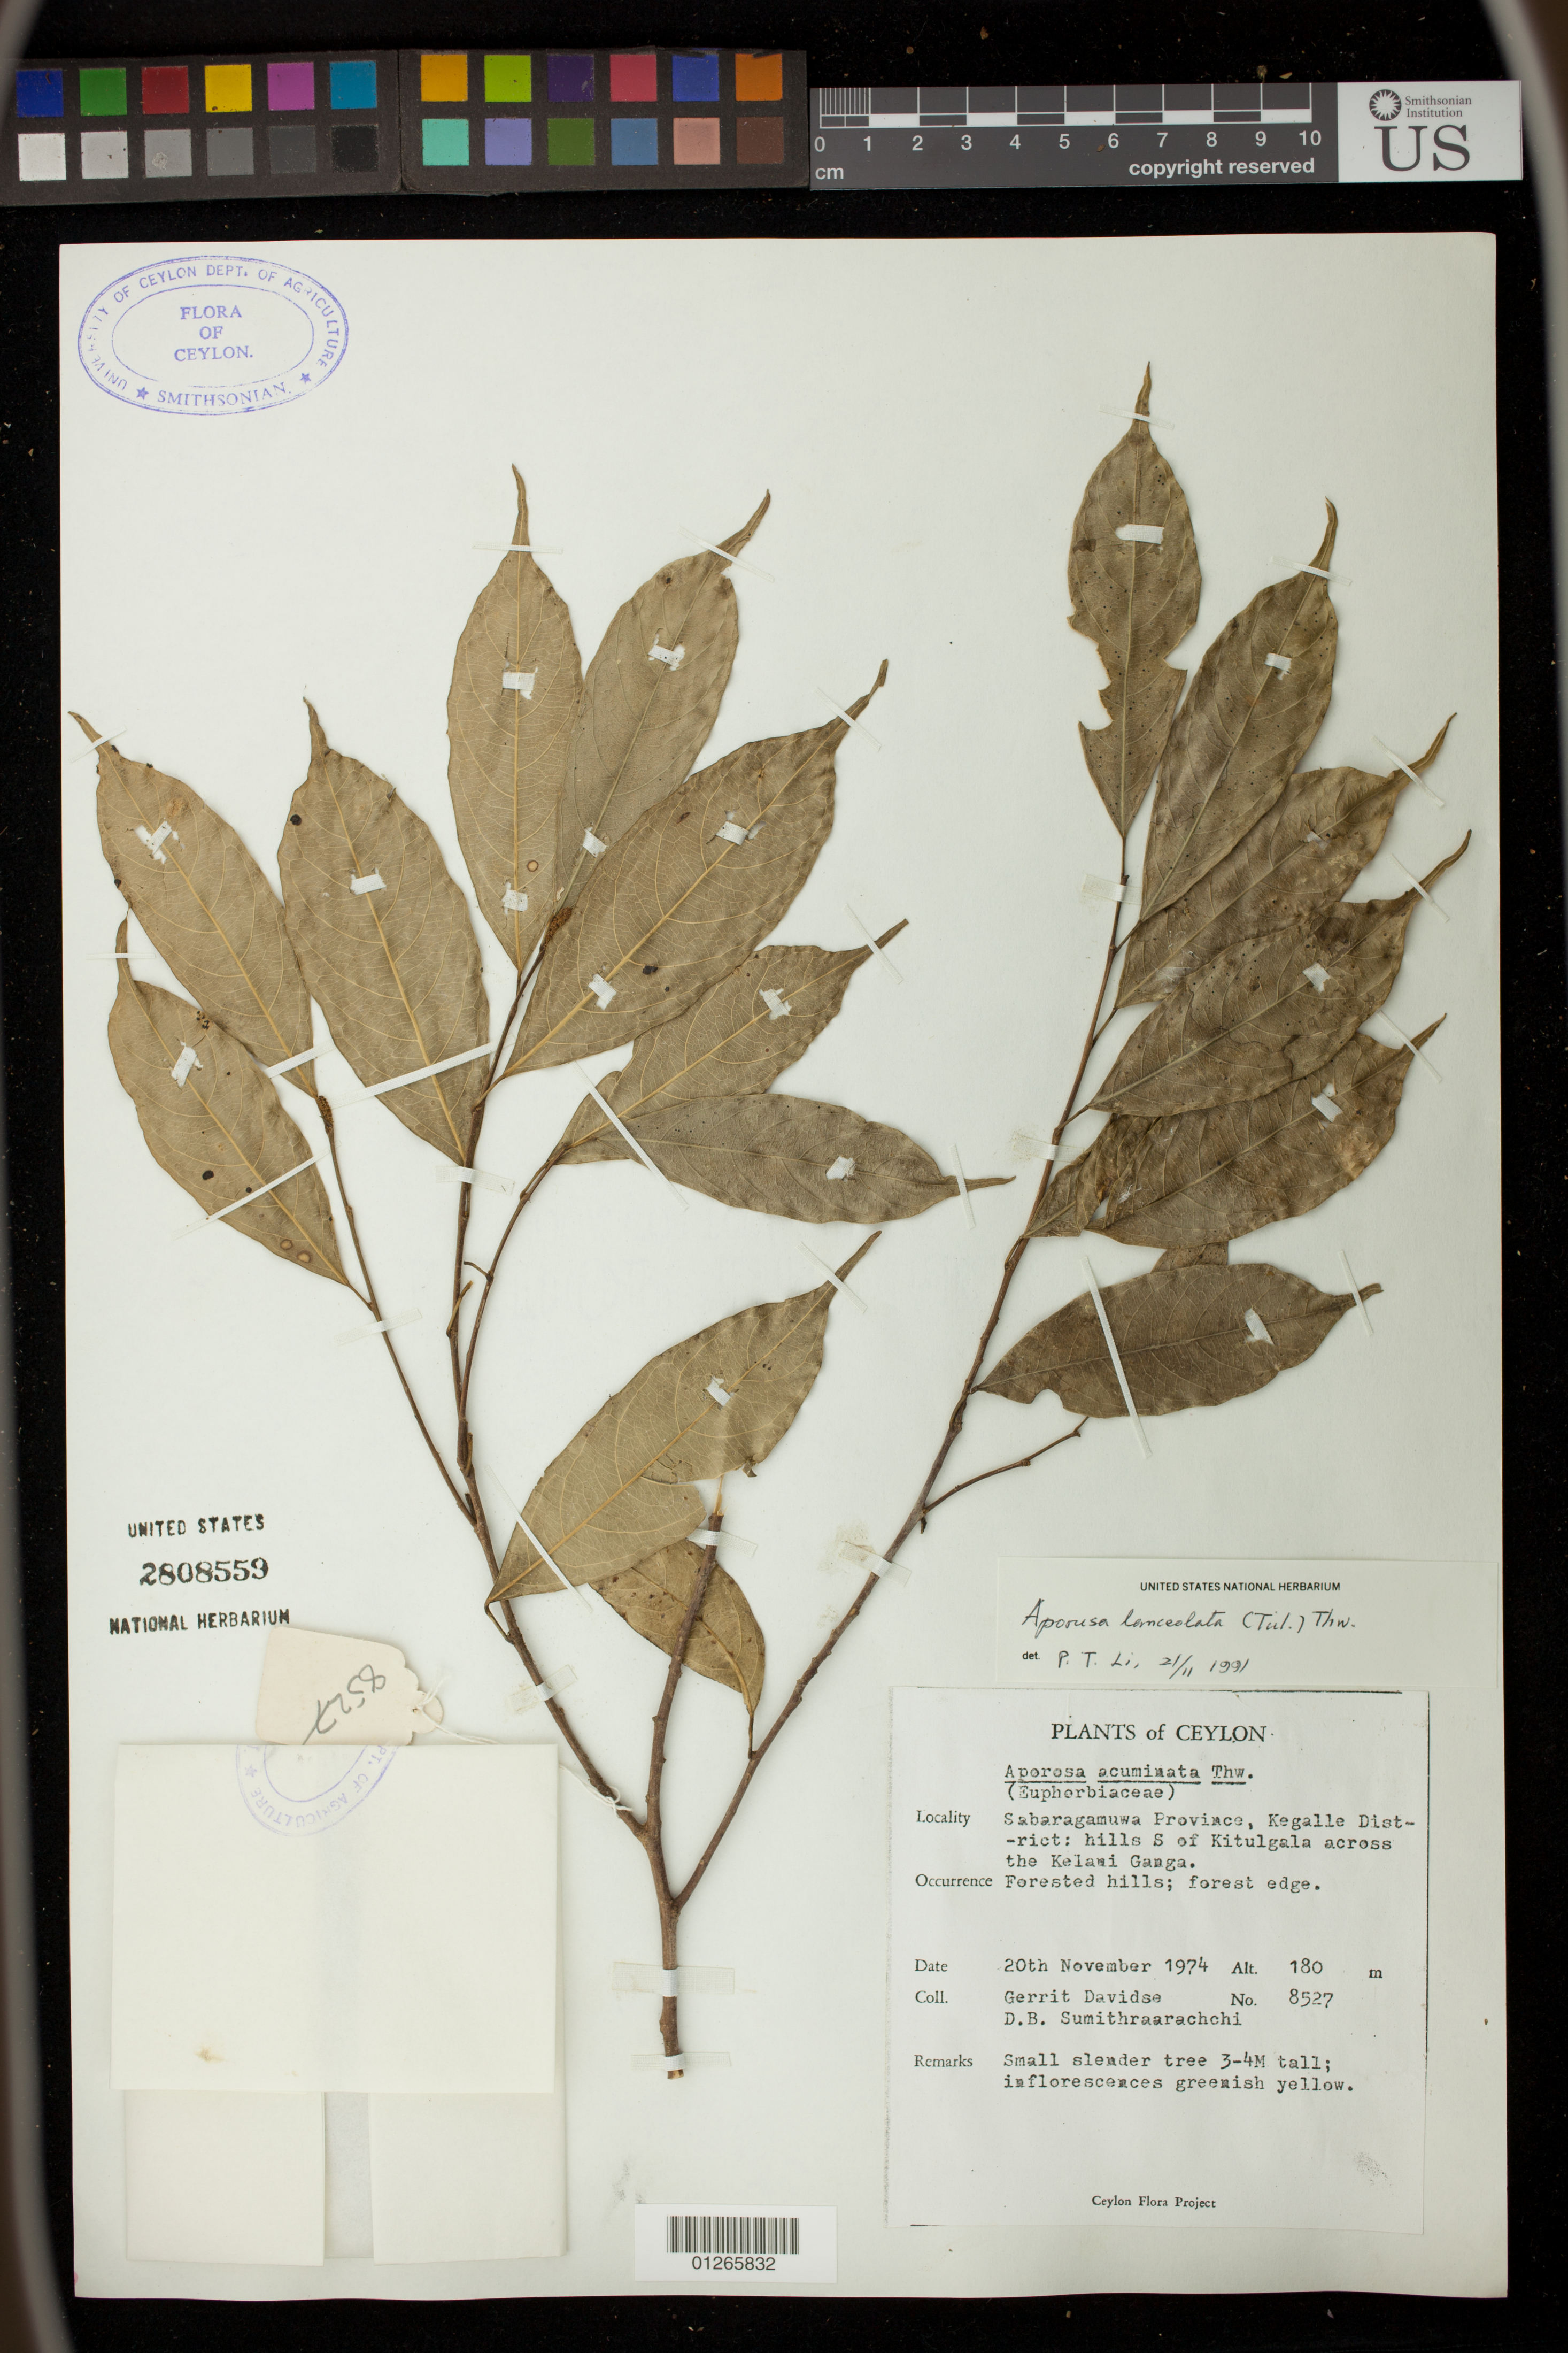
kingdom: Plantae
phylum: Tracheophyta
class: Magnoliopsida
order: Malpighiales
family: Phyllanthaceae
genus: Aporosa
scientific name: Aporosa lanceolata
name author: Müll. Arg.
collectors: G. Davidse & D. B. Sumithraarachchi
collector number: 8527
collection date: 1974-11-20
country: Sri Lanka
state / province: Sabaragamuwa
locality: Kegalle District: hills S of Kitulgala across the Kelawi Ganga.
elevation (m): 180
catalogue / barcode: US 2808559